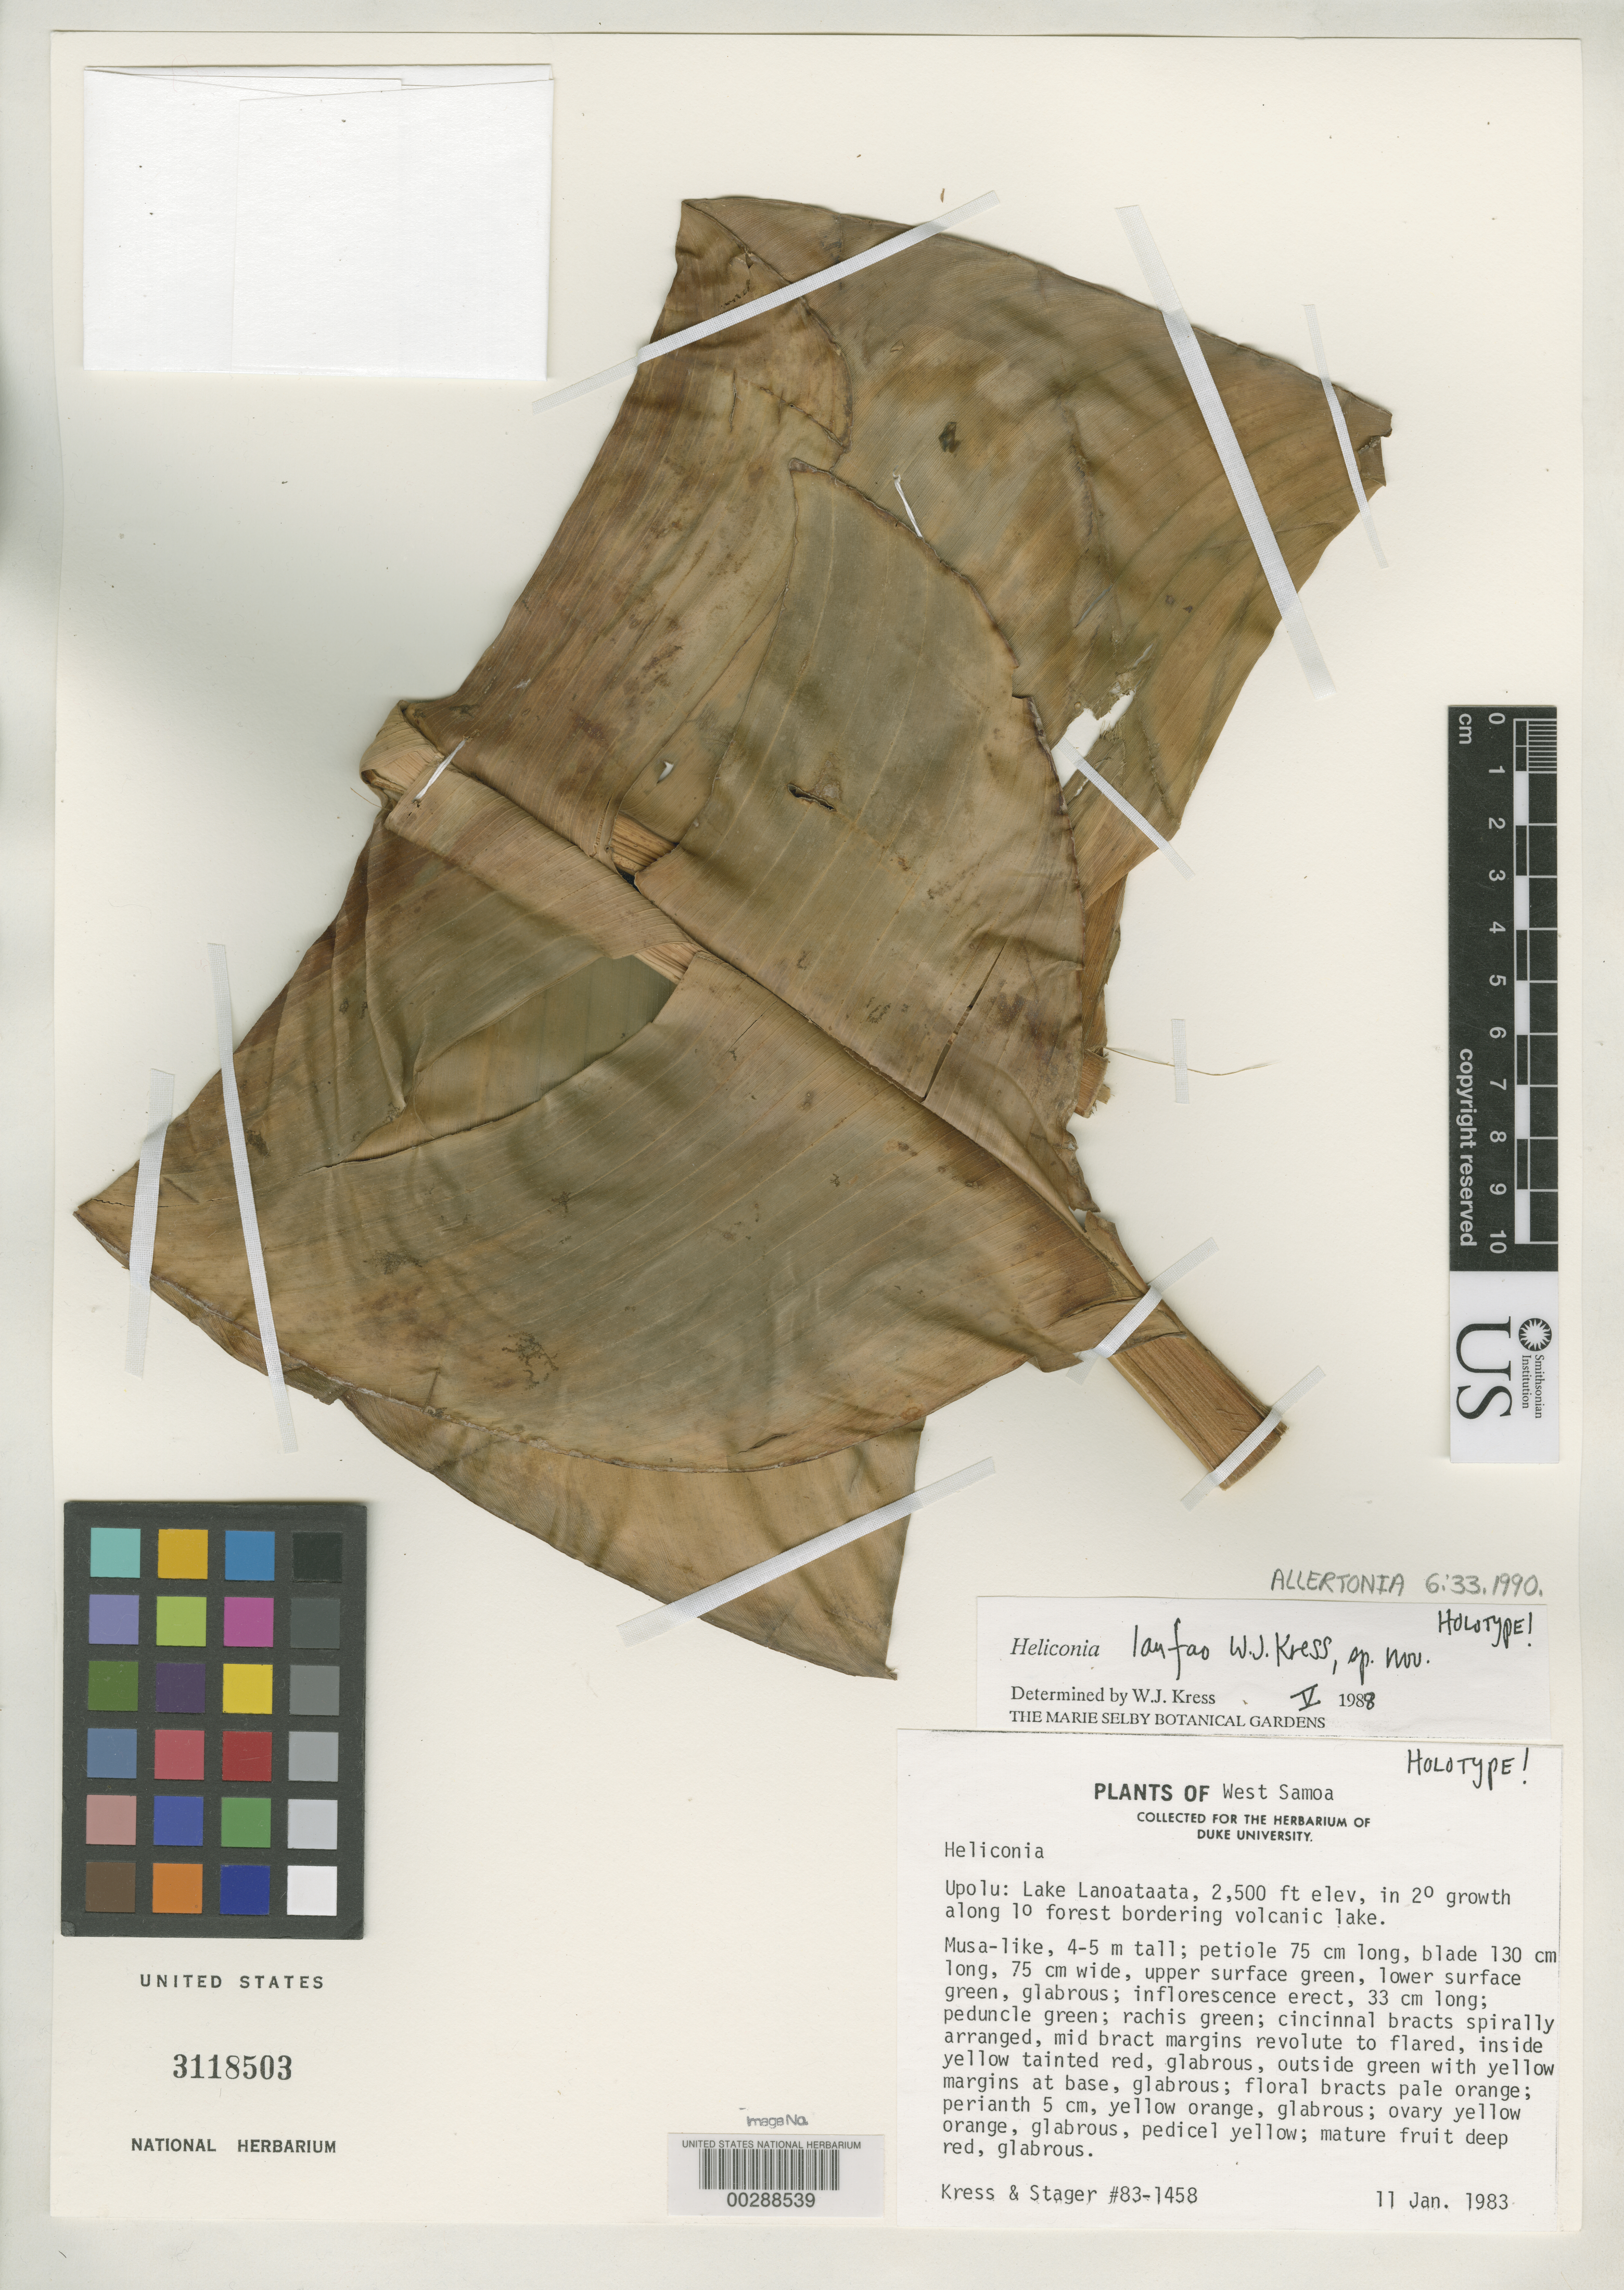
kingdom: Plantae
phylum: Tracheophyta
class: Liliopsida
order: Zingiberales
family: Heliconiaceae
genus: Heliconia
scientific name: Heliconia laufao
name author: W.J. Kress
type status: Holotype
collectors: W. J. Kress & C. Stager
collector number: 83-1458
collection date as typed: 11 Jan 1983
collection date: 1983-01-11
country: Samoa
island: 'Upolu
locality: Lake Lanoataata, along primary forest bordering volcanic lake.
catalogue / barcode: US 3118503